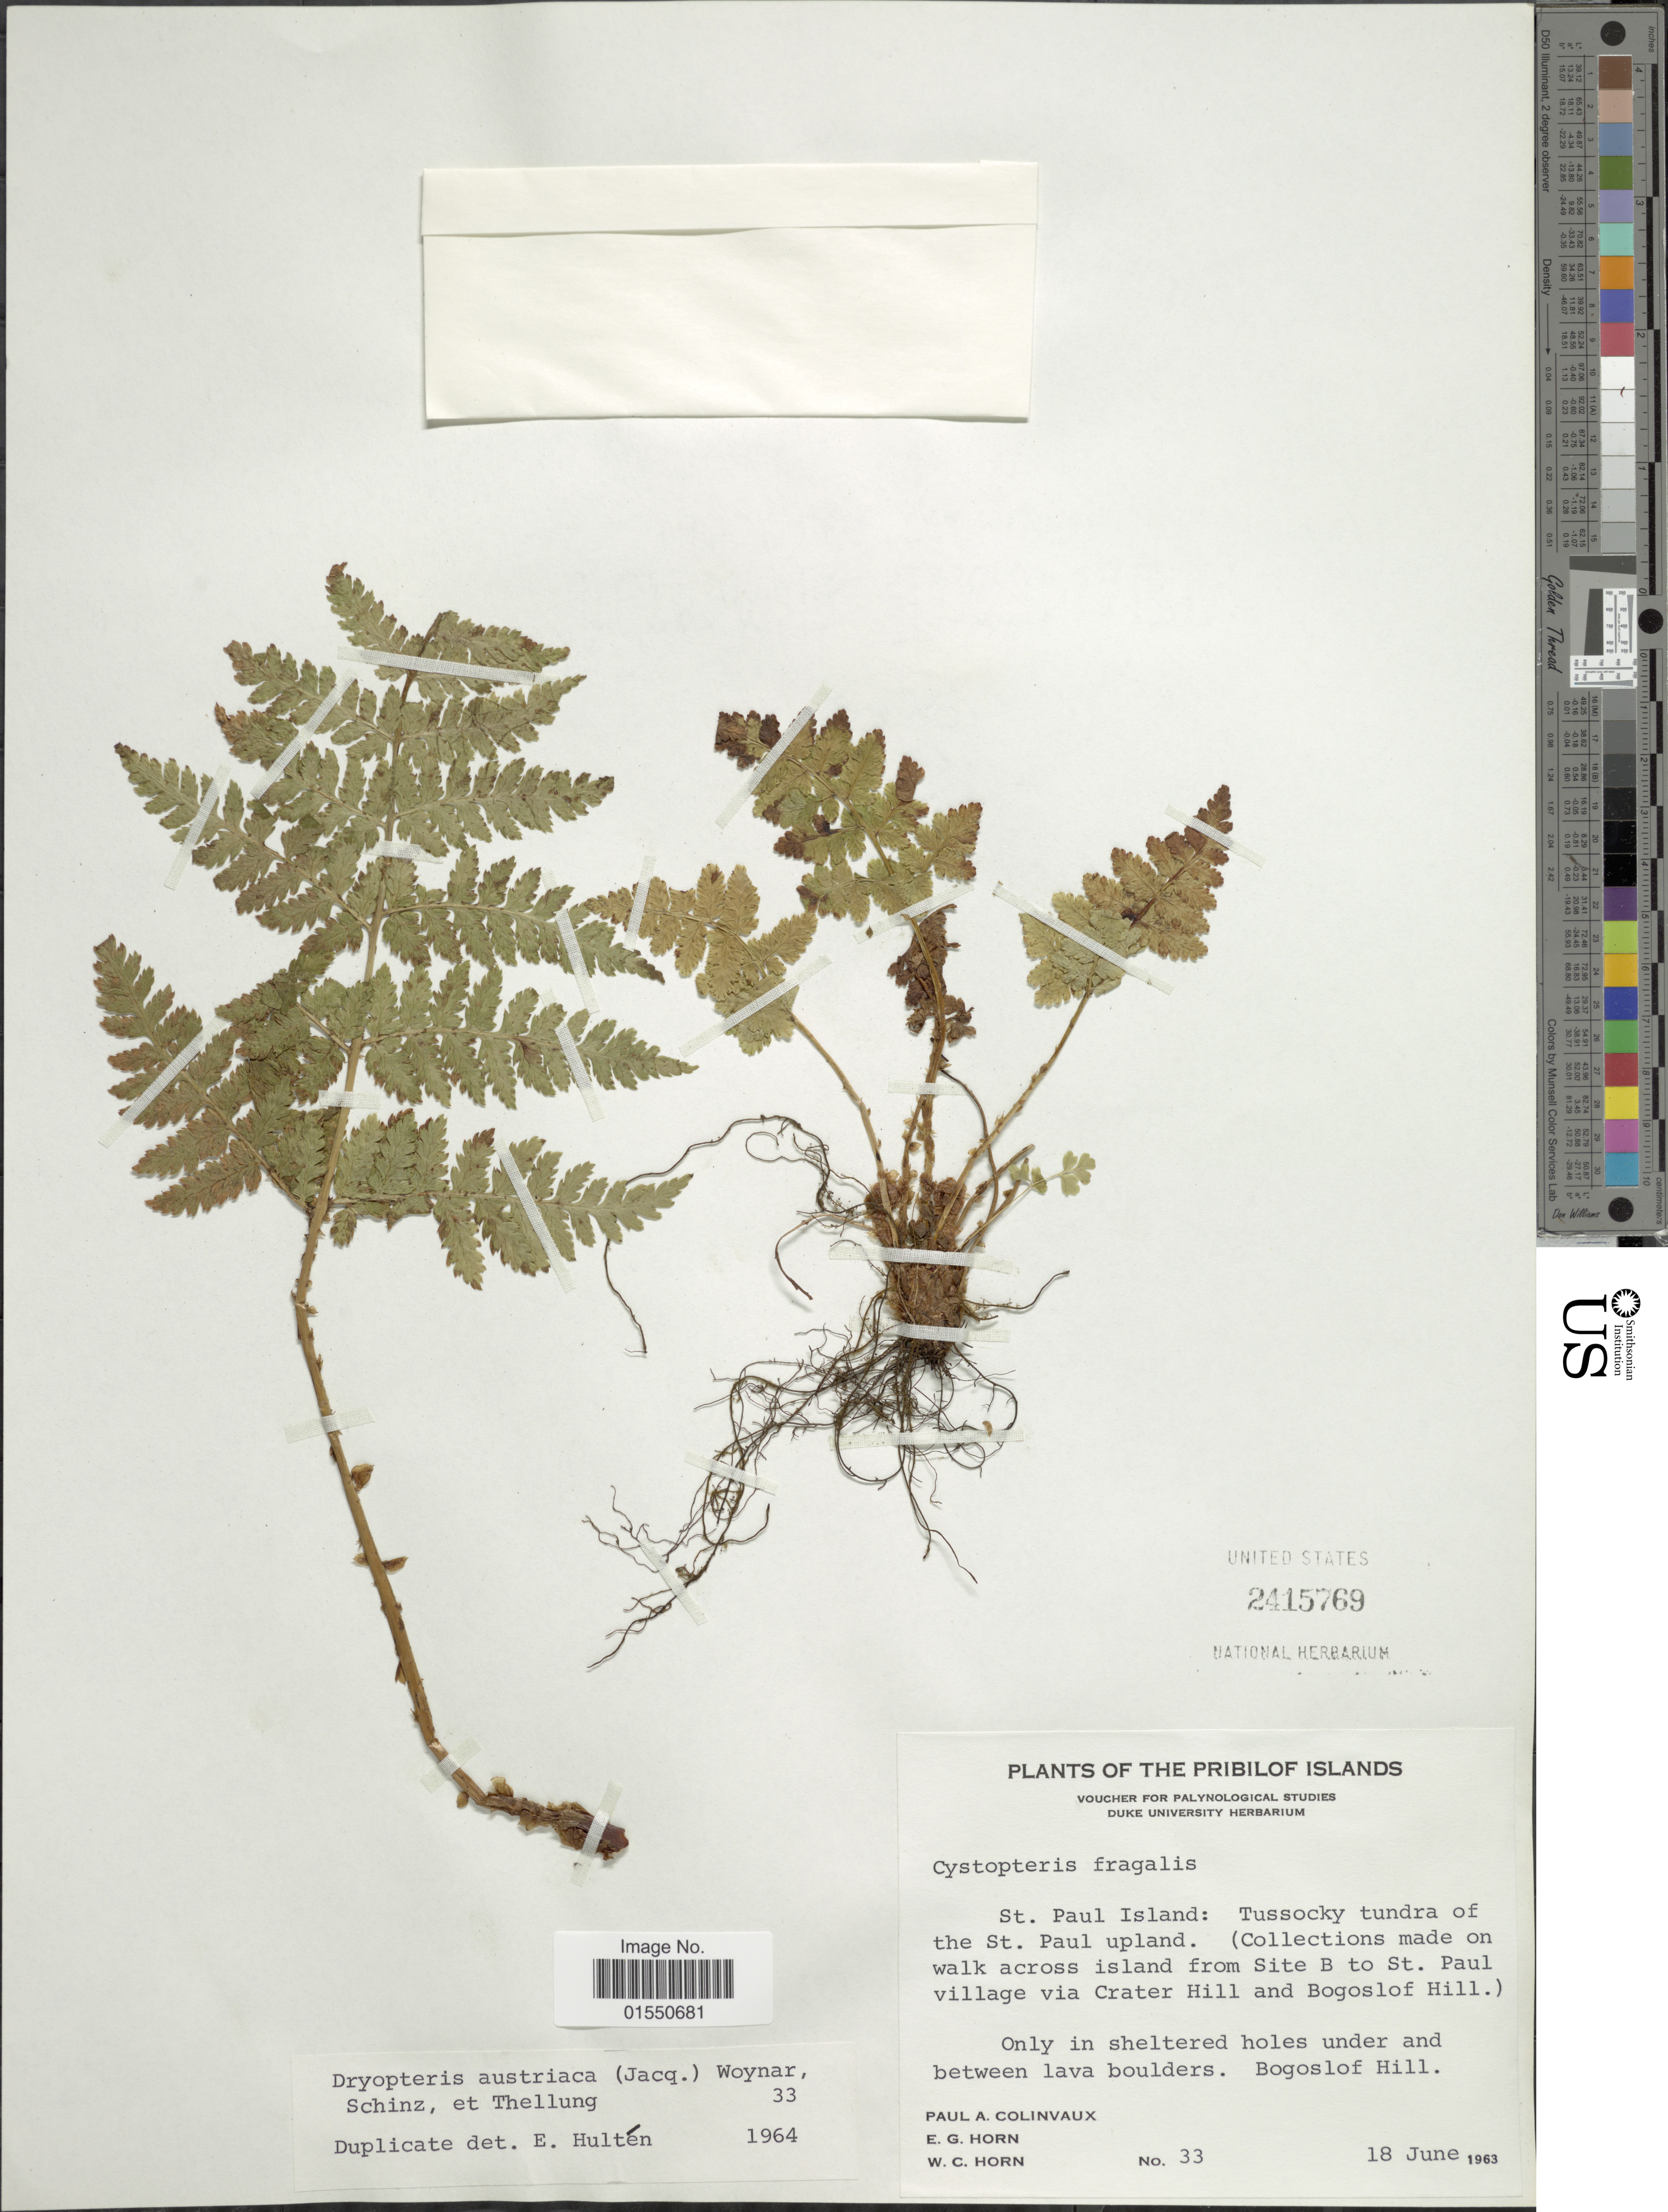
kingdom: Plantae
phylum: Tracheophyta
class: Polypodiopsida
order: Polypodiales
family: Dryopteridaceae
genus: Dryopteris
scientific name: Dryopteris expansa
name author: (C. Presl) Fraser-Jenk. & Jermy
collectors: P. Colinvaux, E. Horn & W. Horn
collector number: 33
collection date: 1863-06-19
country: United States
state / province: Alaska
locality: Pribilof Islands, St. Paul Island: Tussocky tundra of the St. Paul upland. (Collections made on walk across island from Site B to St. Paul village via Crater Hill and Bogoslof Hill), Only in sheltered holes under and between lava boulders. Bogoslof Hill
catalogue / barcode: US 2415769